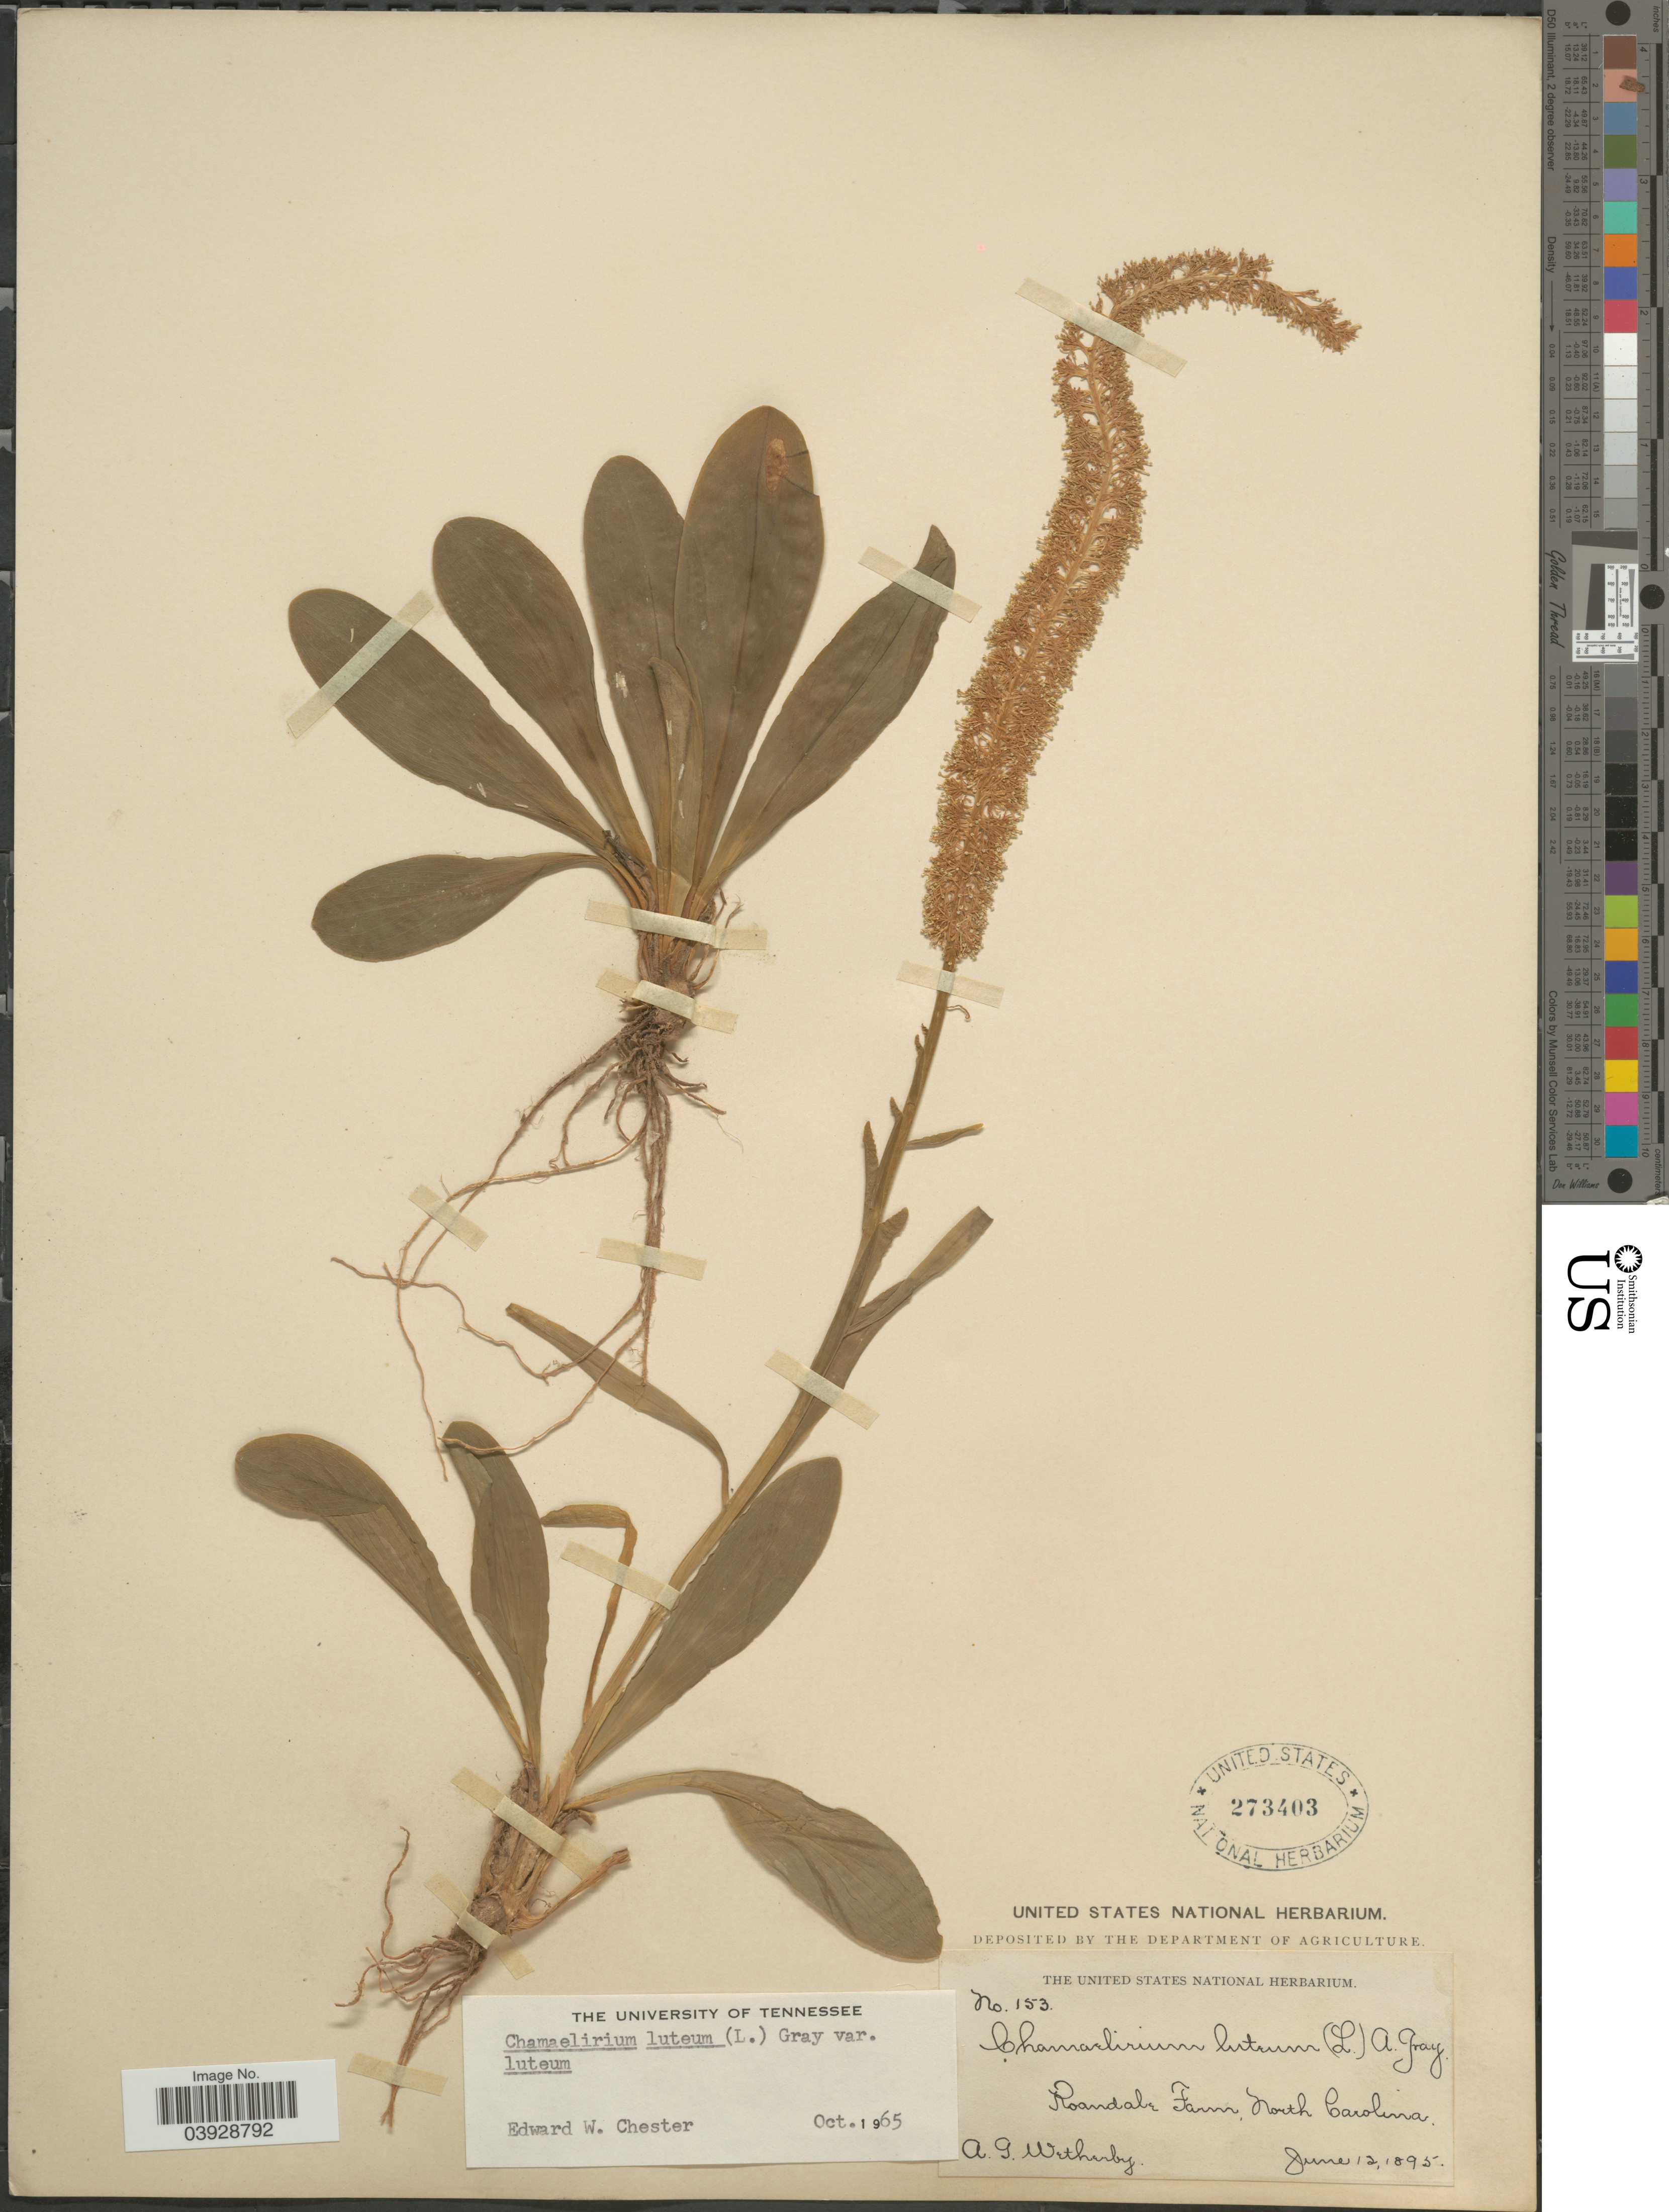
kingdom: Plantae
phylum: Tracheophyta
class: Liliopsida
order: Liliales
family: Melanthiaceae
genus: Chamaelirium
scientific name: Chamaelirium luteum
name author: (L.) A. Gray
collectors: A. Wetherby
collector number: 153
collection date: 1895-06-12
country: United States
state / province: North Carolina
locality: Roandale Farm.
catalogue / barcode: US 273403